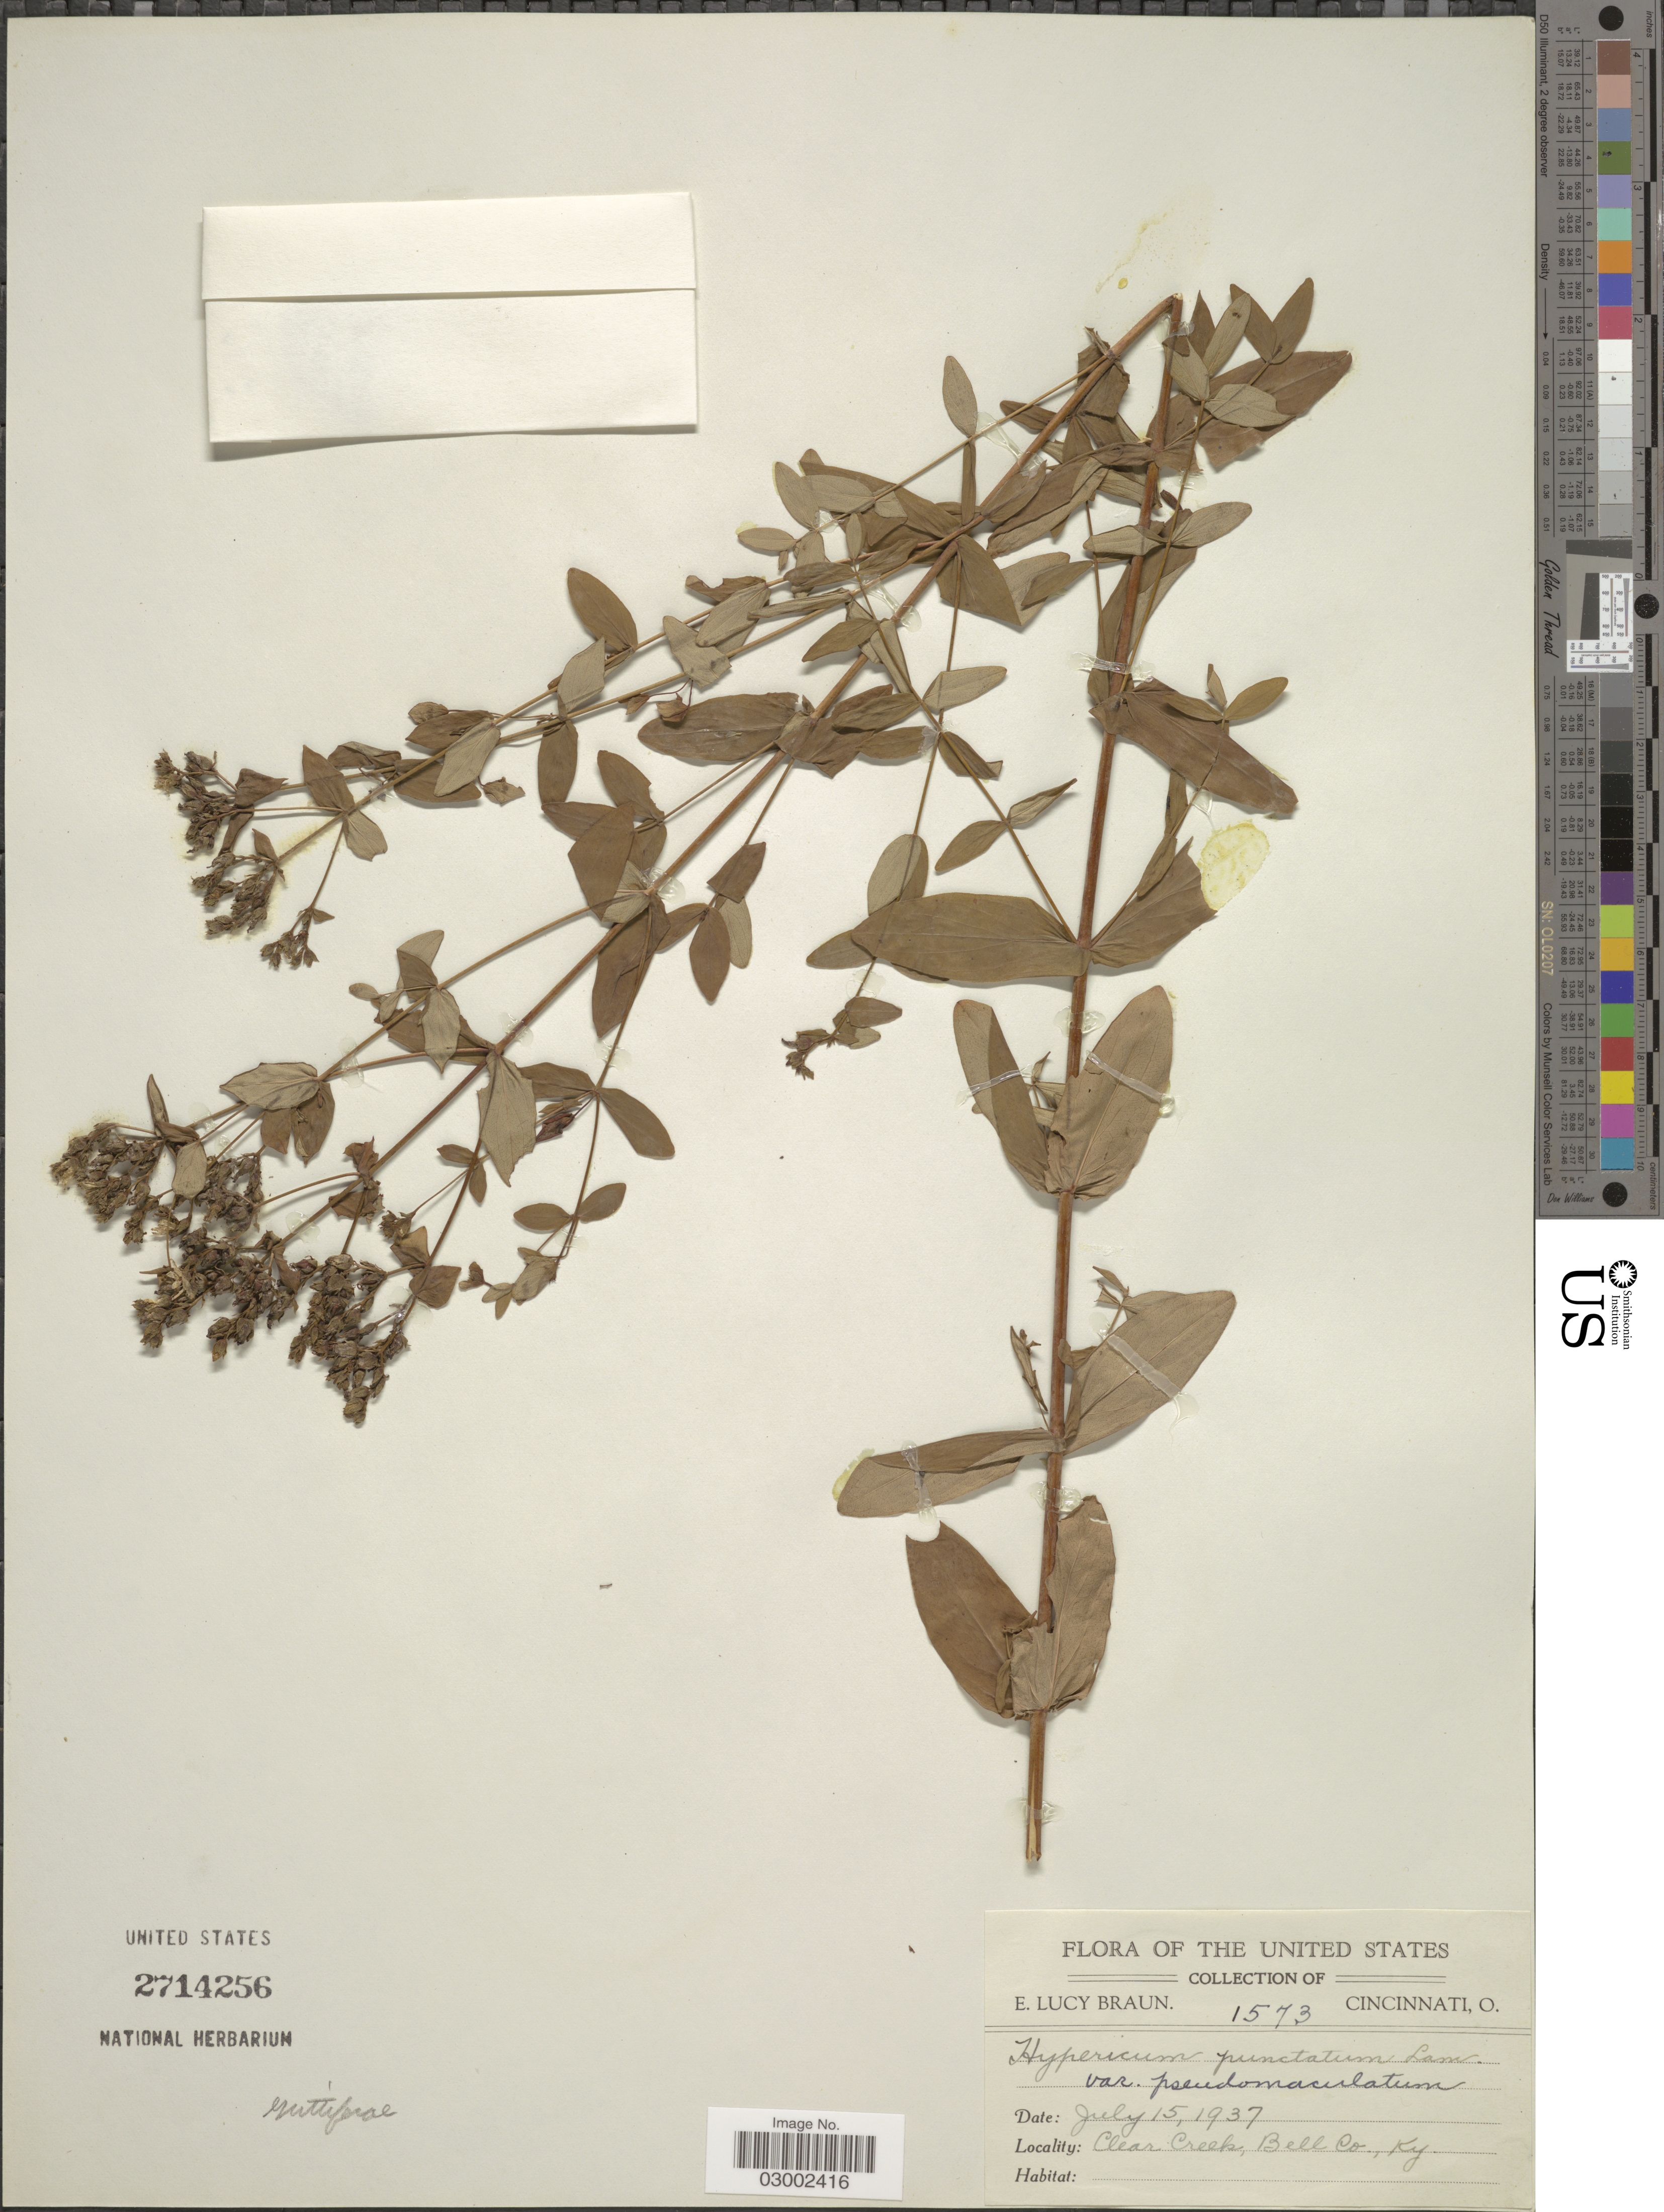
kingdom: Plantae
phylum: Tracheophyta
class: Magnoliopsida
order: Malpighiales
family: Hypericaceae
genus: Hypericum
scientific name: Hypericum punctatum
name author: Lam.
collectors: E. L. Braun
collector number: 1573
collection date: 1937-07-15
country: United States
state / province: Kentucky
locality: Clear Creek, Bell Co., Ky.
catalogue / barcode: US 2714256